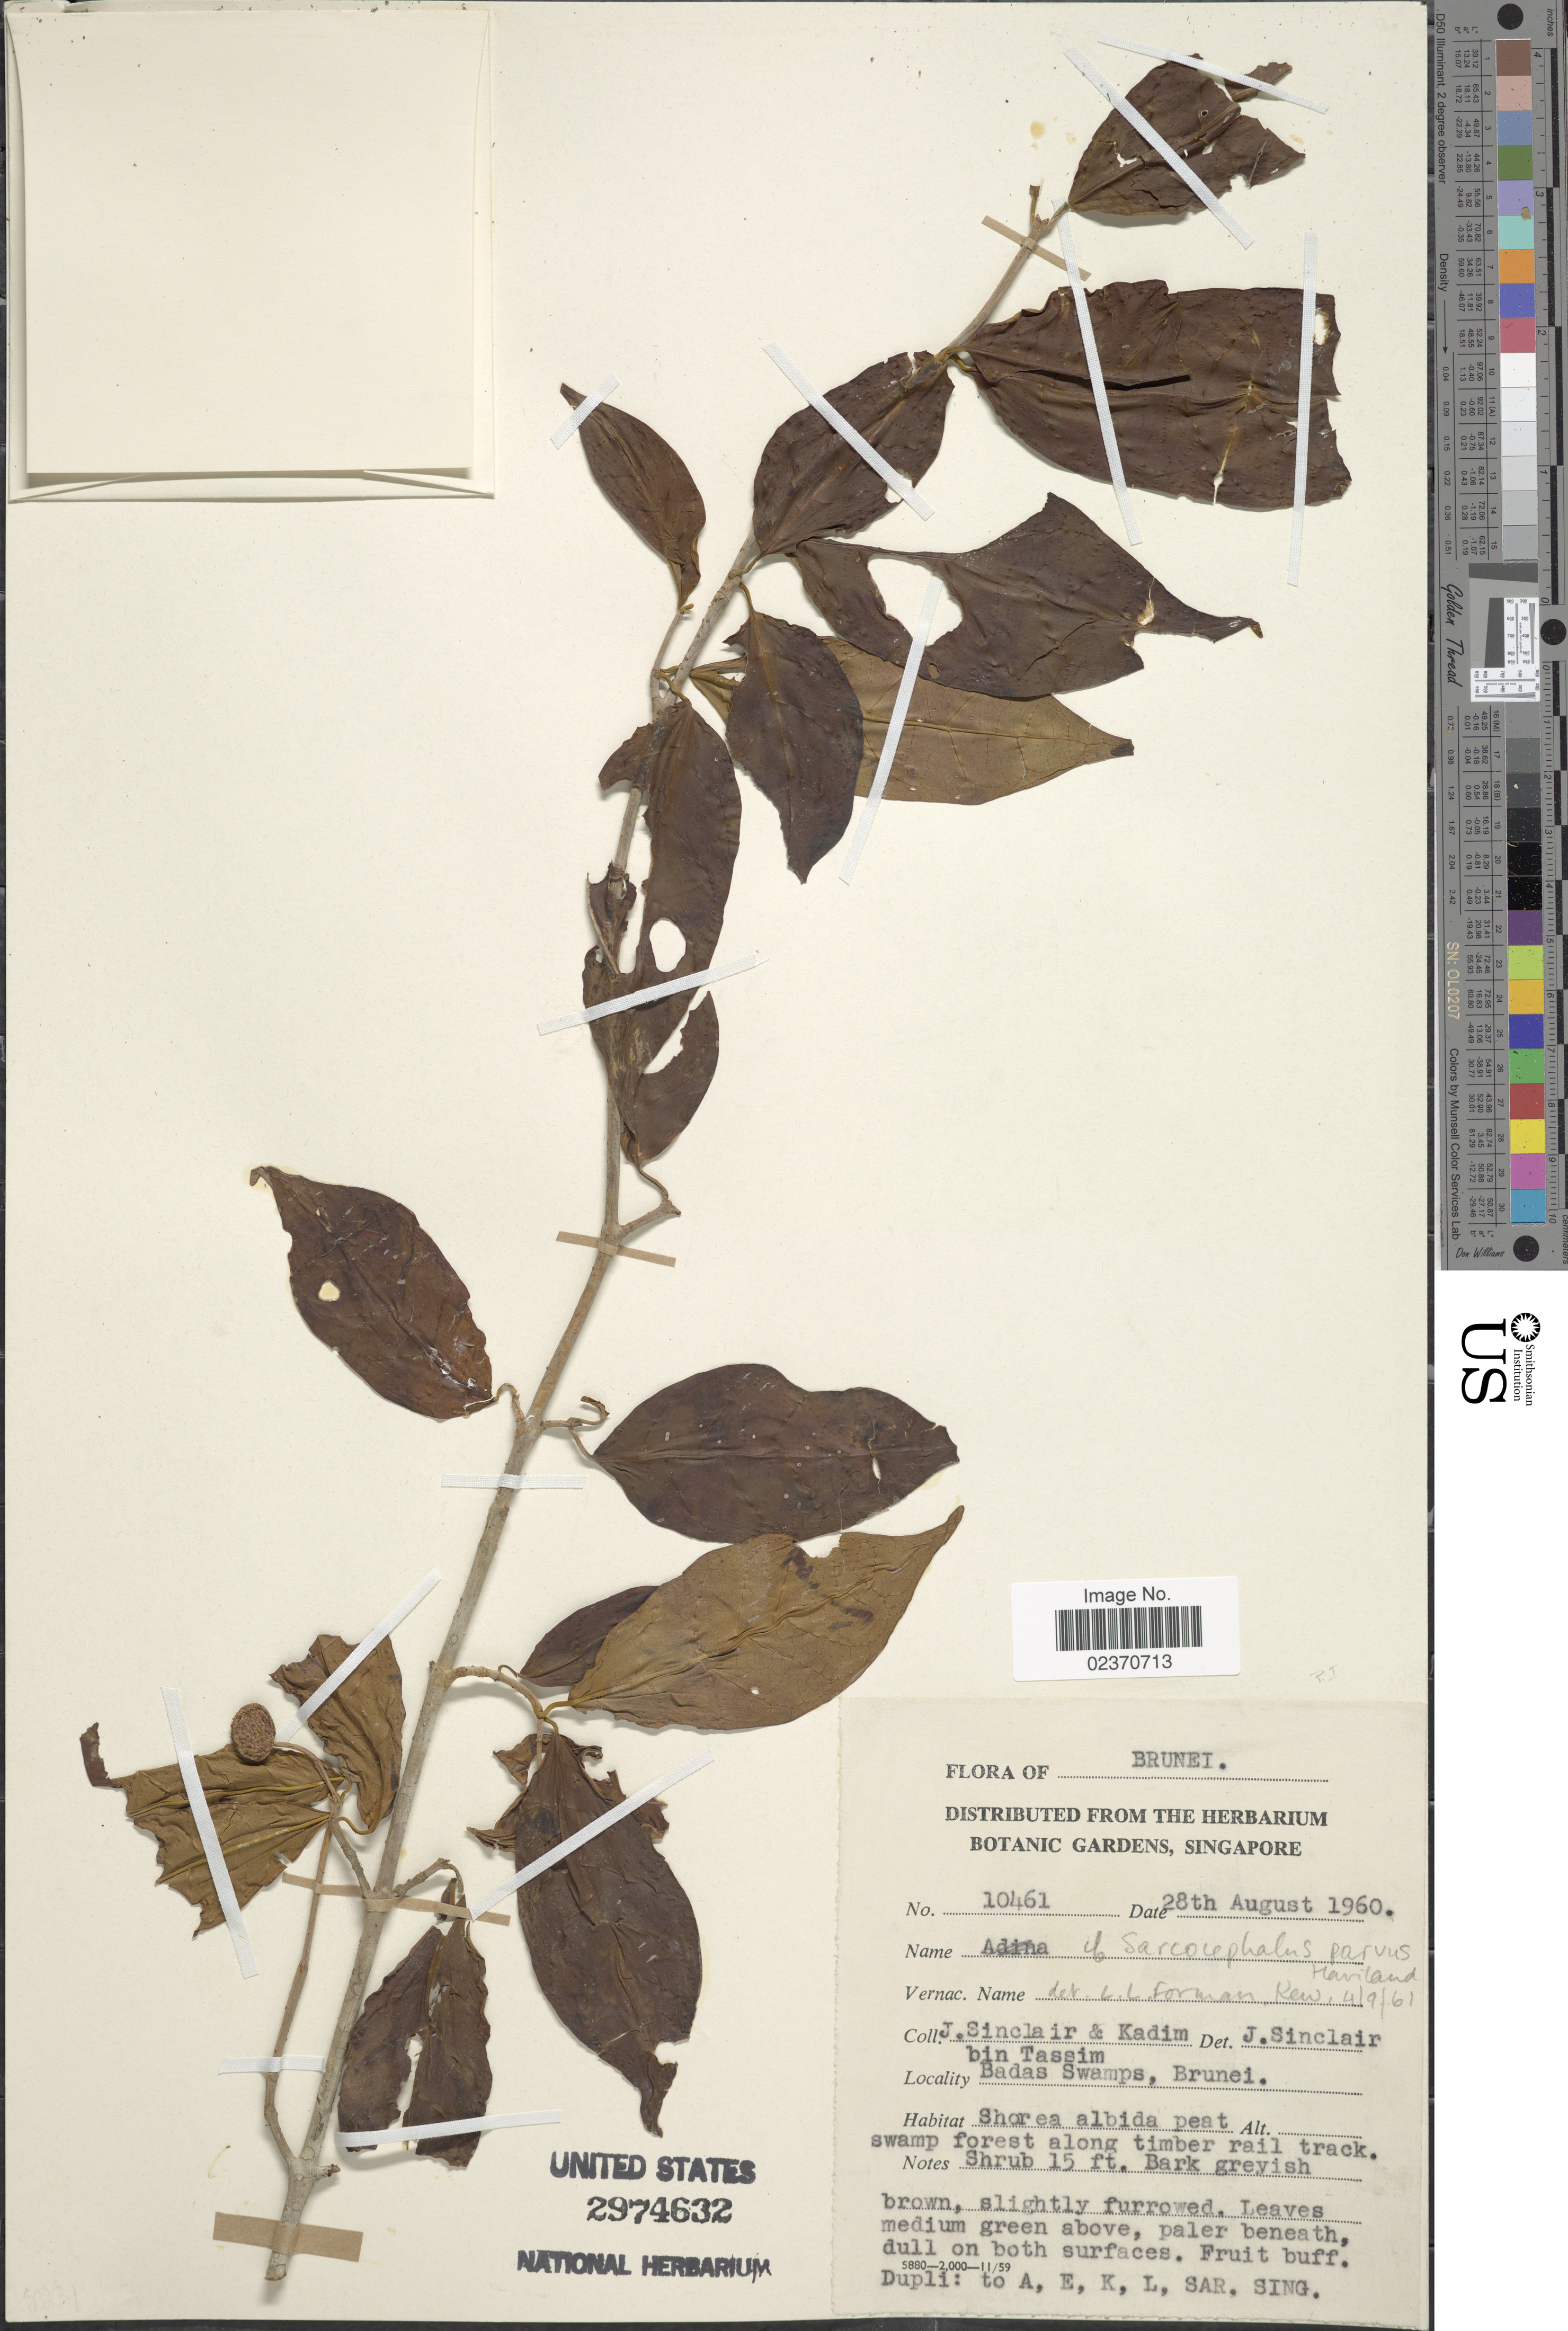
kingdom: Plantae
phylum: Tracheophyta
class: Magnoliopsida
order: Gentianales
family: Rubiaceae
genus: Nauclea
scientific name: Nauclea sp.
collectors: J. Sinclair & T. Kadim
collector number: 10461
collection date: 1960-08-28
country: Brunei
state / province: Brunei and Muara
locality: Badas Swamps, Brunei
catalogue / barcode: US 2974632